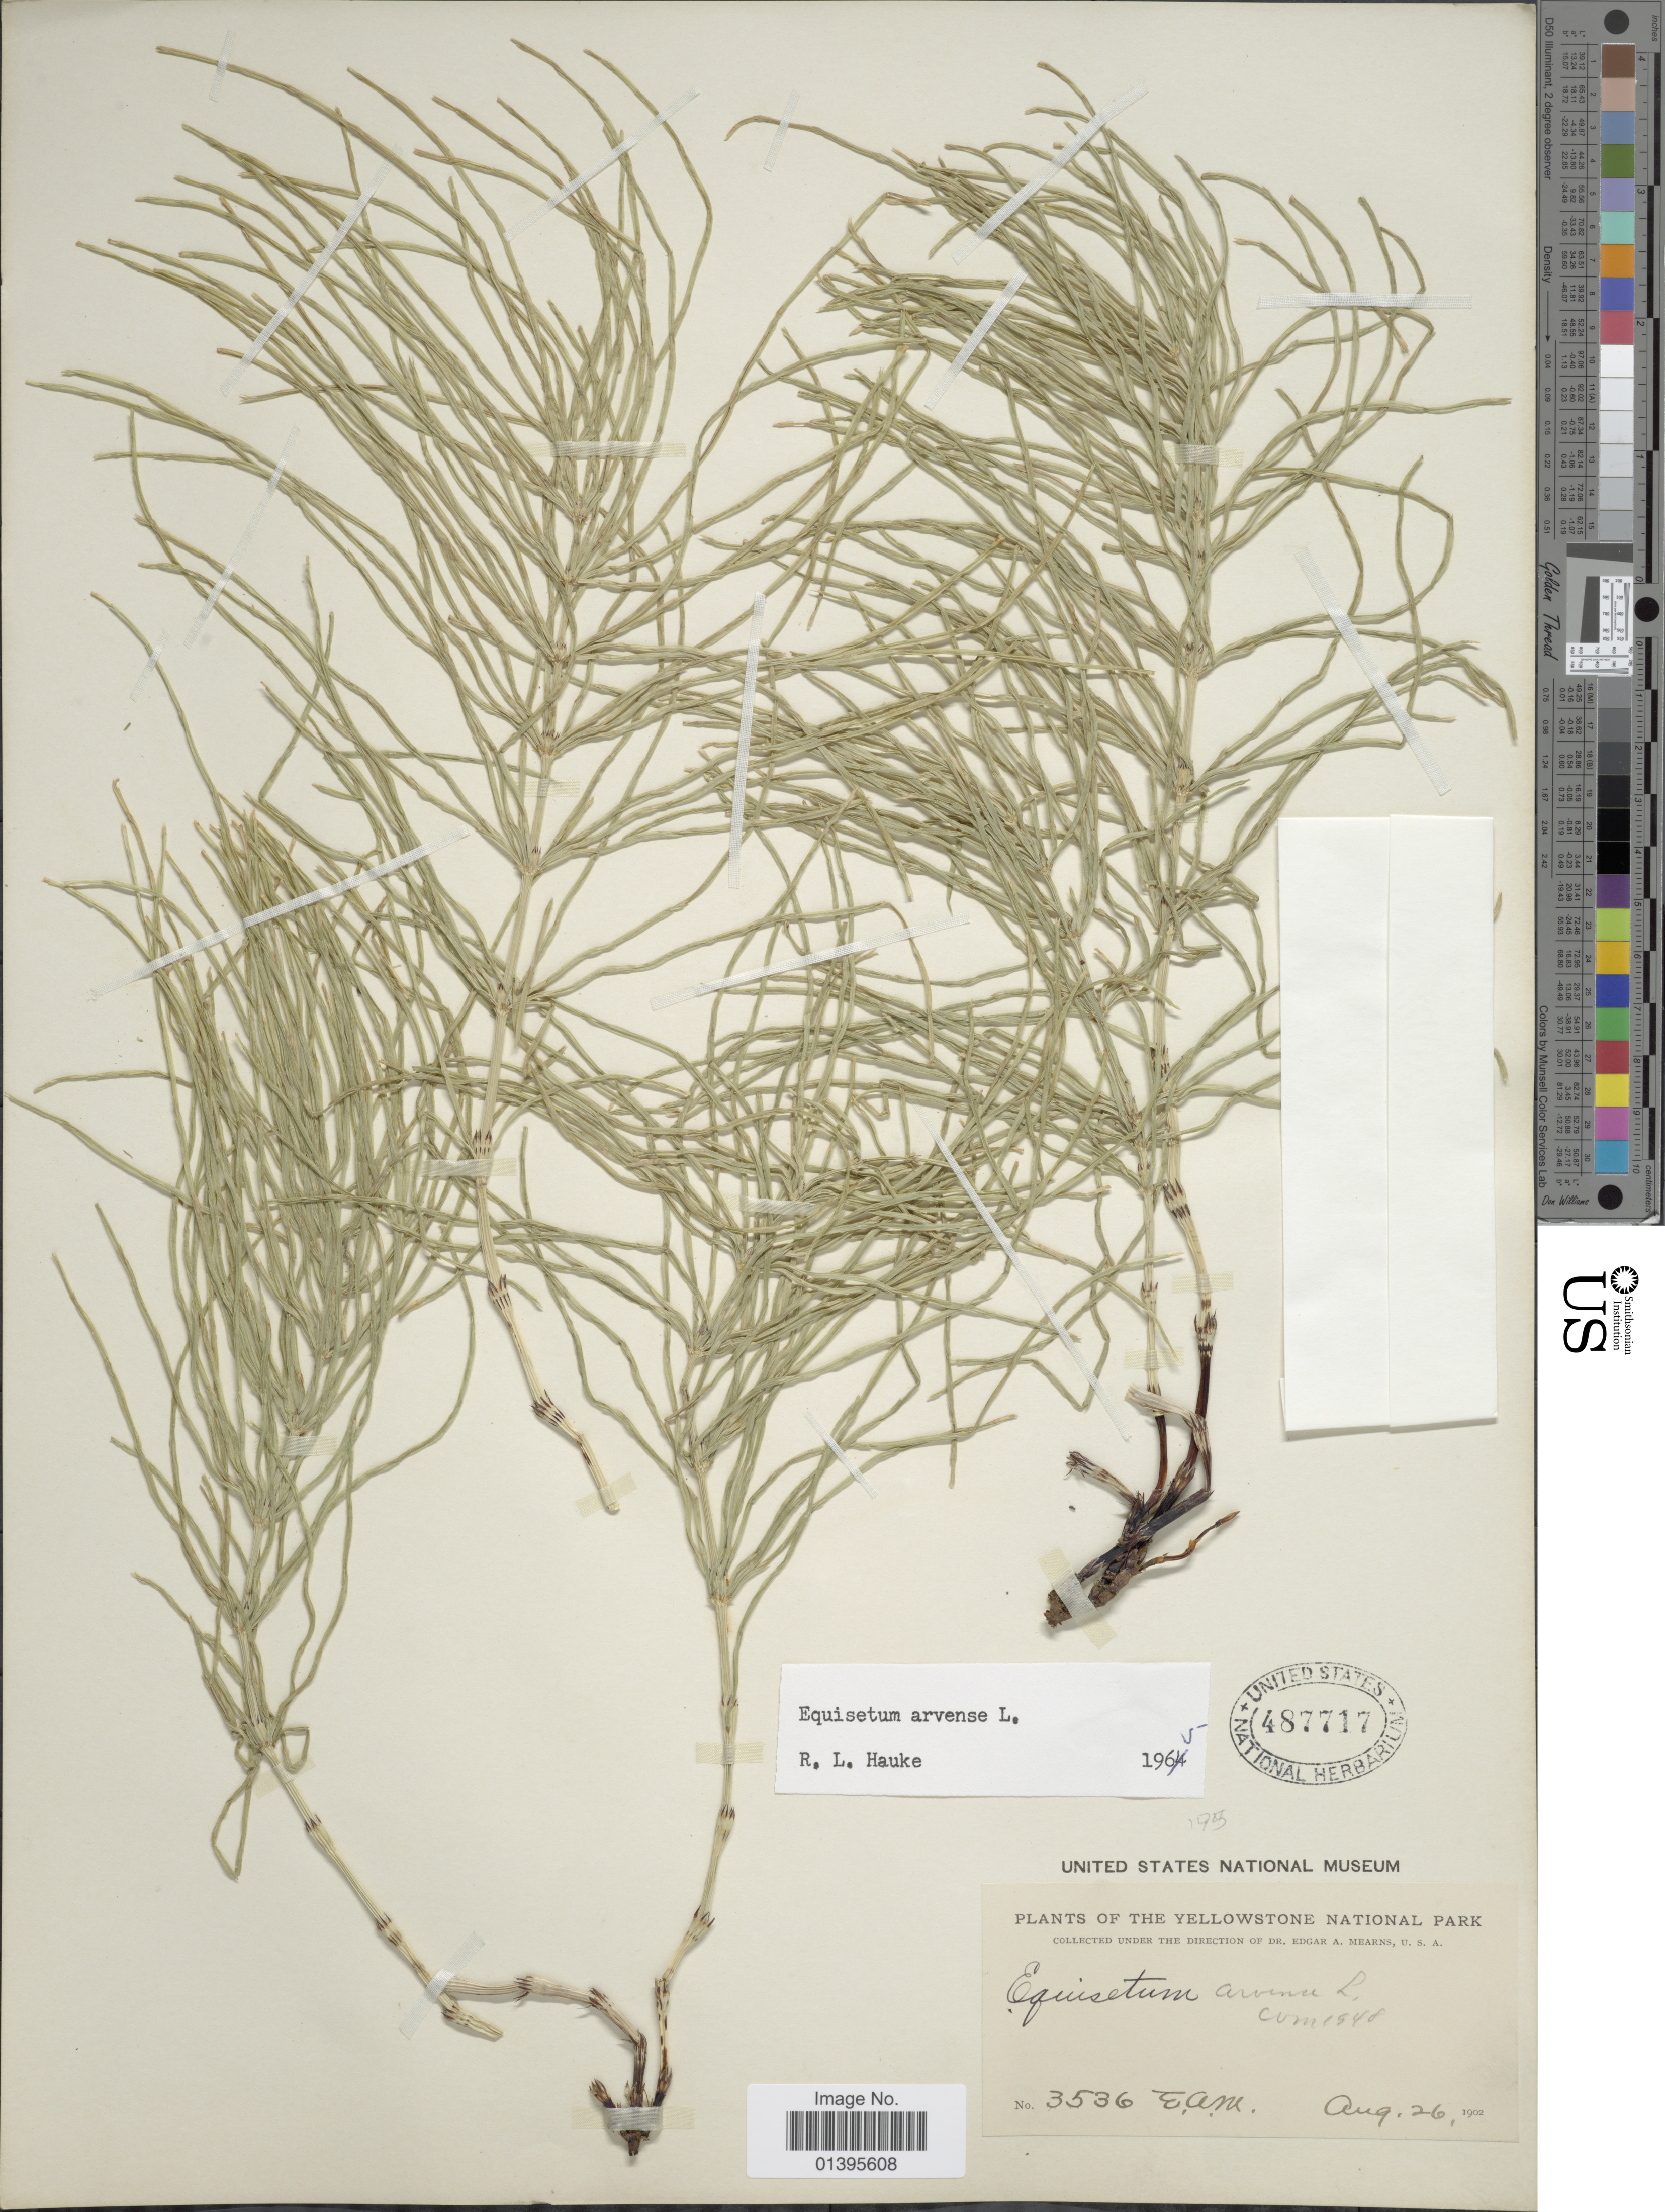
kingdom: Plantae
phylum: Tracheophyta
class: Polypodiopsida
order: Equisetales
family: Equisetaceae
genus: Equisetum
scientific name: Equisetum arvense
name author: L.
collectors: E. A. Mearns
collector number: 3536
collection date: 1902-08-26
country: United States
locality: Yellowstone National Park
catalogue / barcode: US 487717